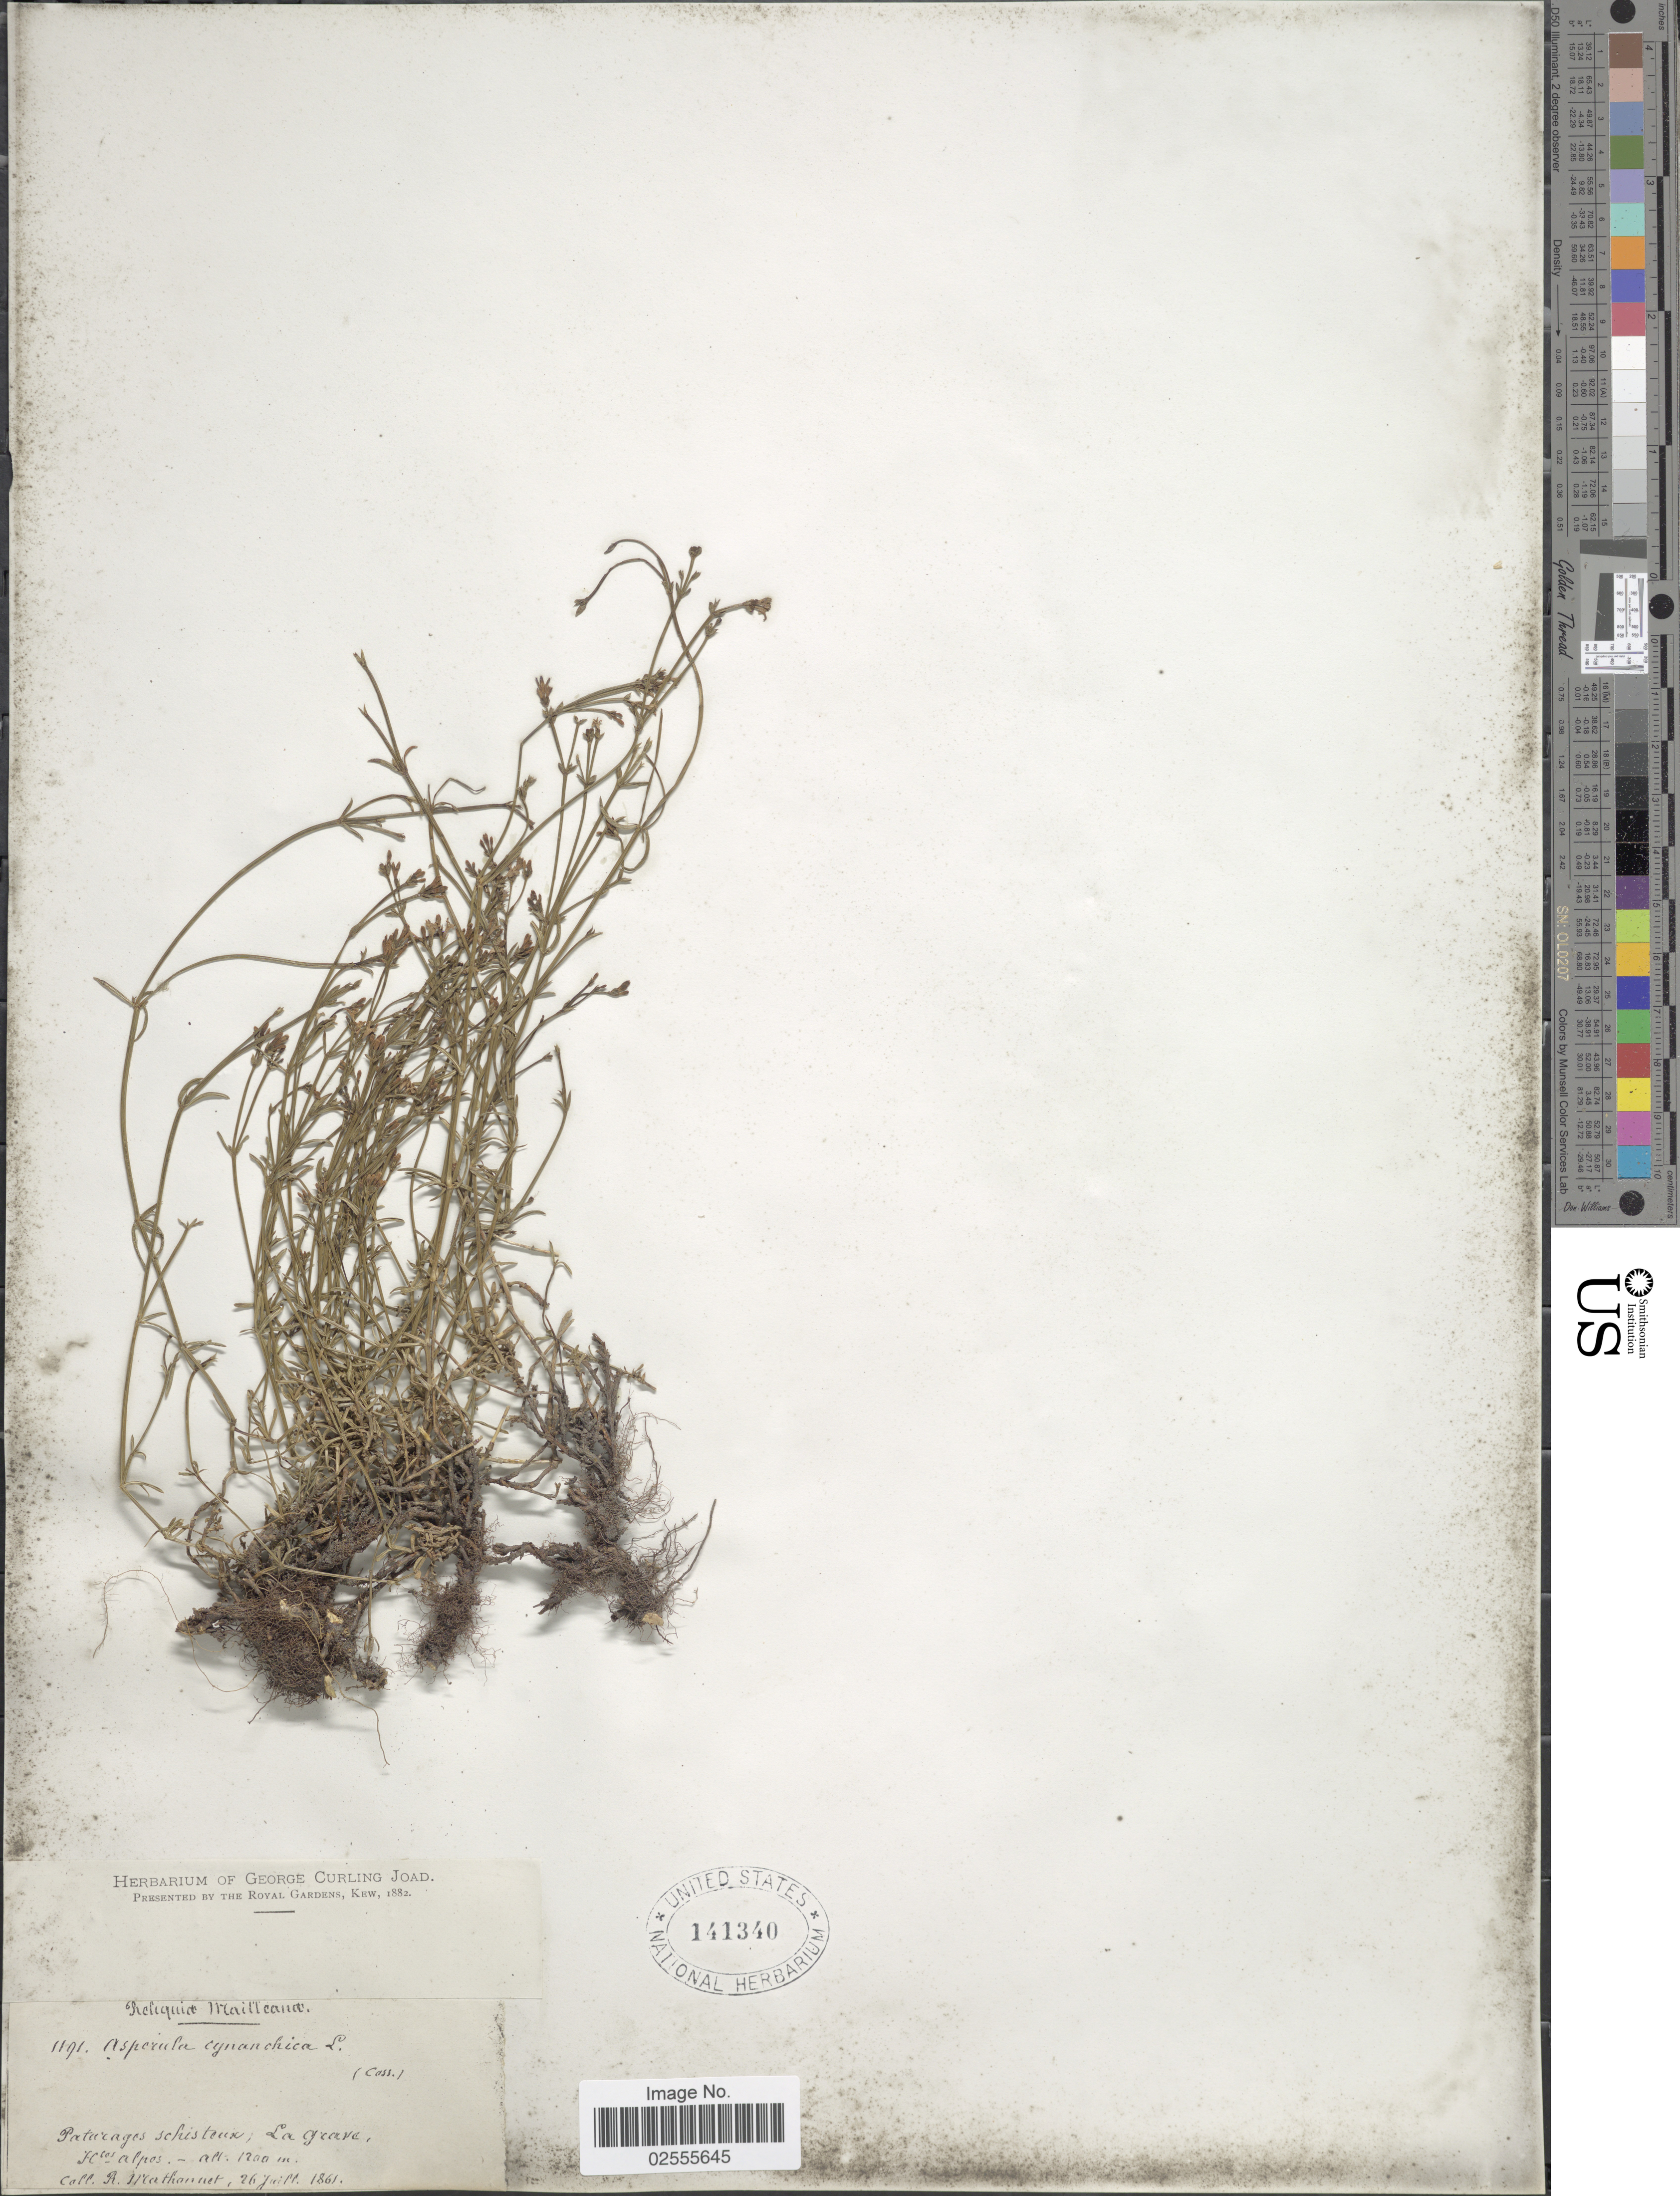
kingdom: Plantae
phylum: Tracheophyta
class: Magnoliopsida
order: Gentianales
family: Rubiaceae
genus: Asperula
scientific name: Asperula cynanchica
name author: L.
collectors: R. Mathonnet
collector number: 1191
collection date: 1861-07-26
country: France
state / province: Provence-Alpes-Côte d'Azur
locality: La Grave, Htes Alpes.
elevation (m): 1200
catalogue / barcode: US 141340